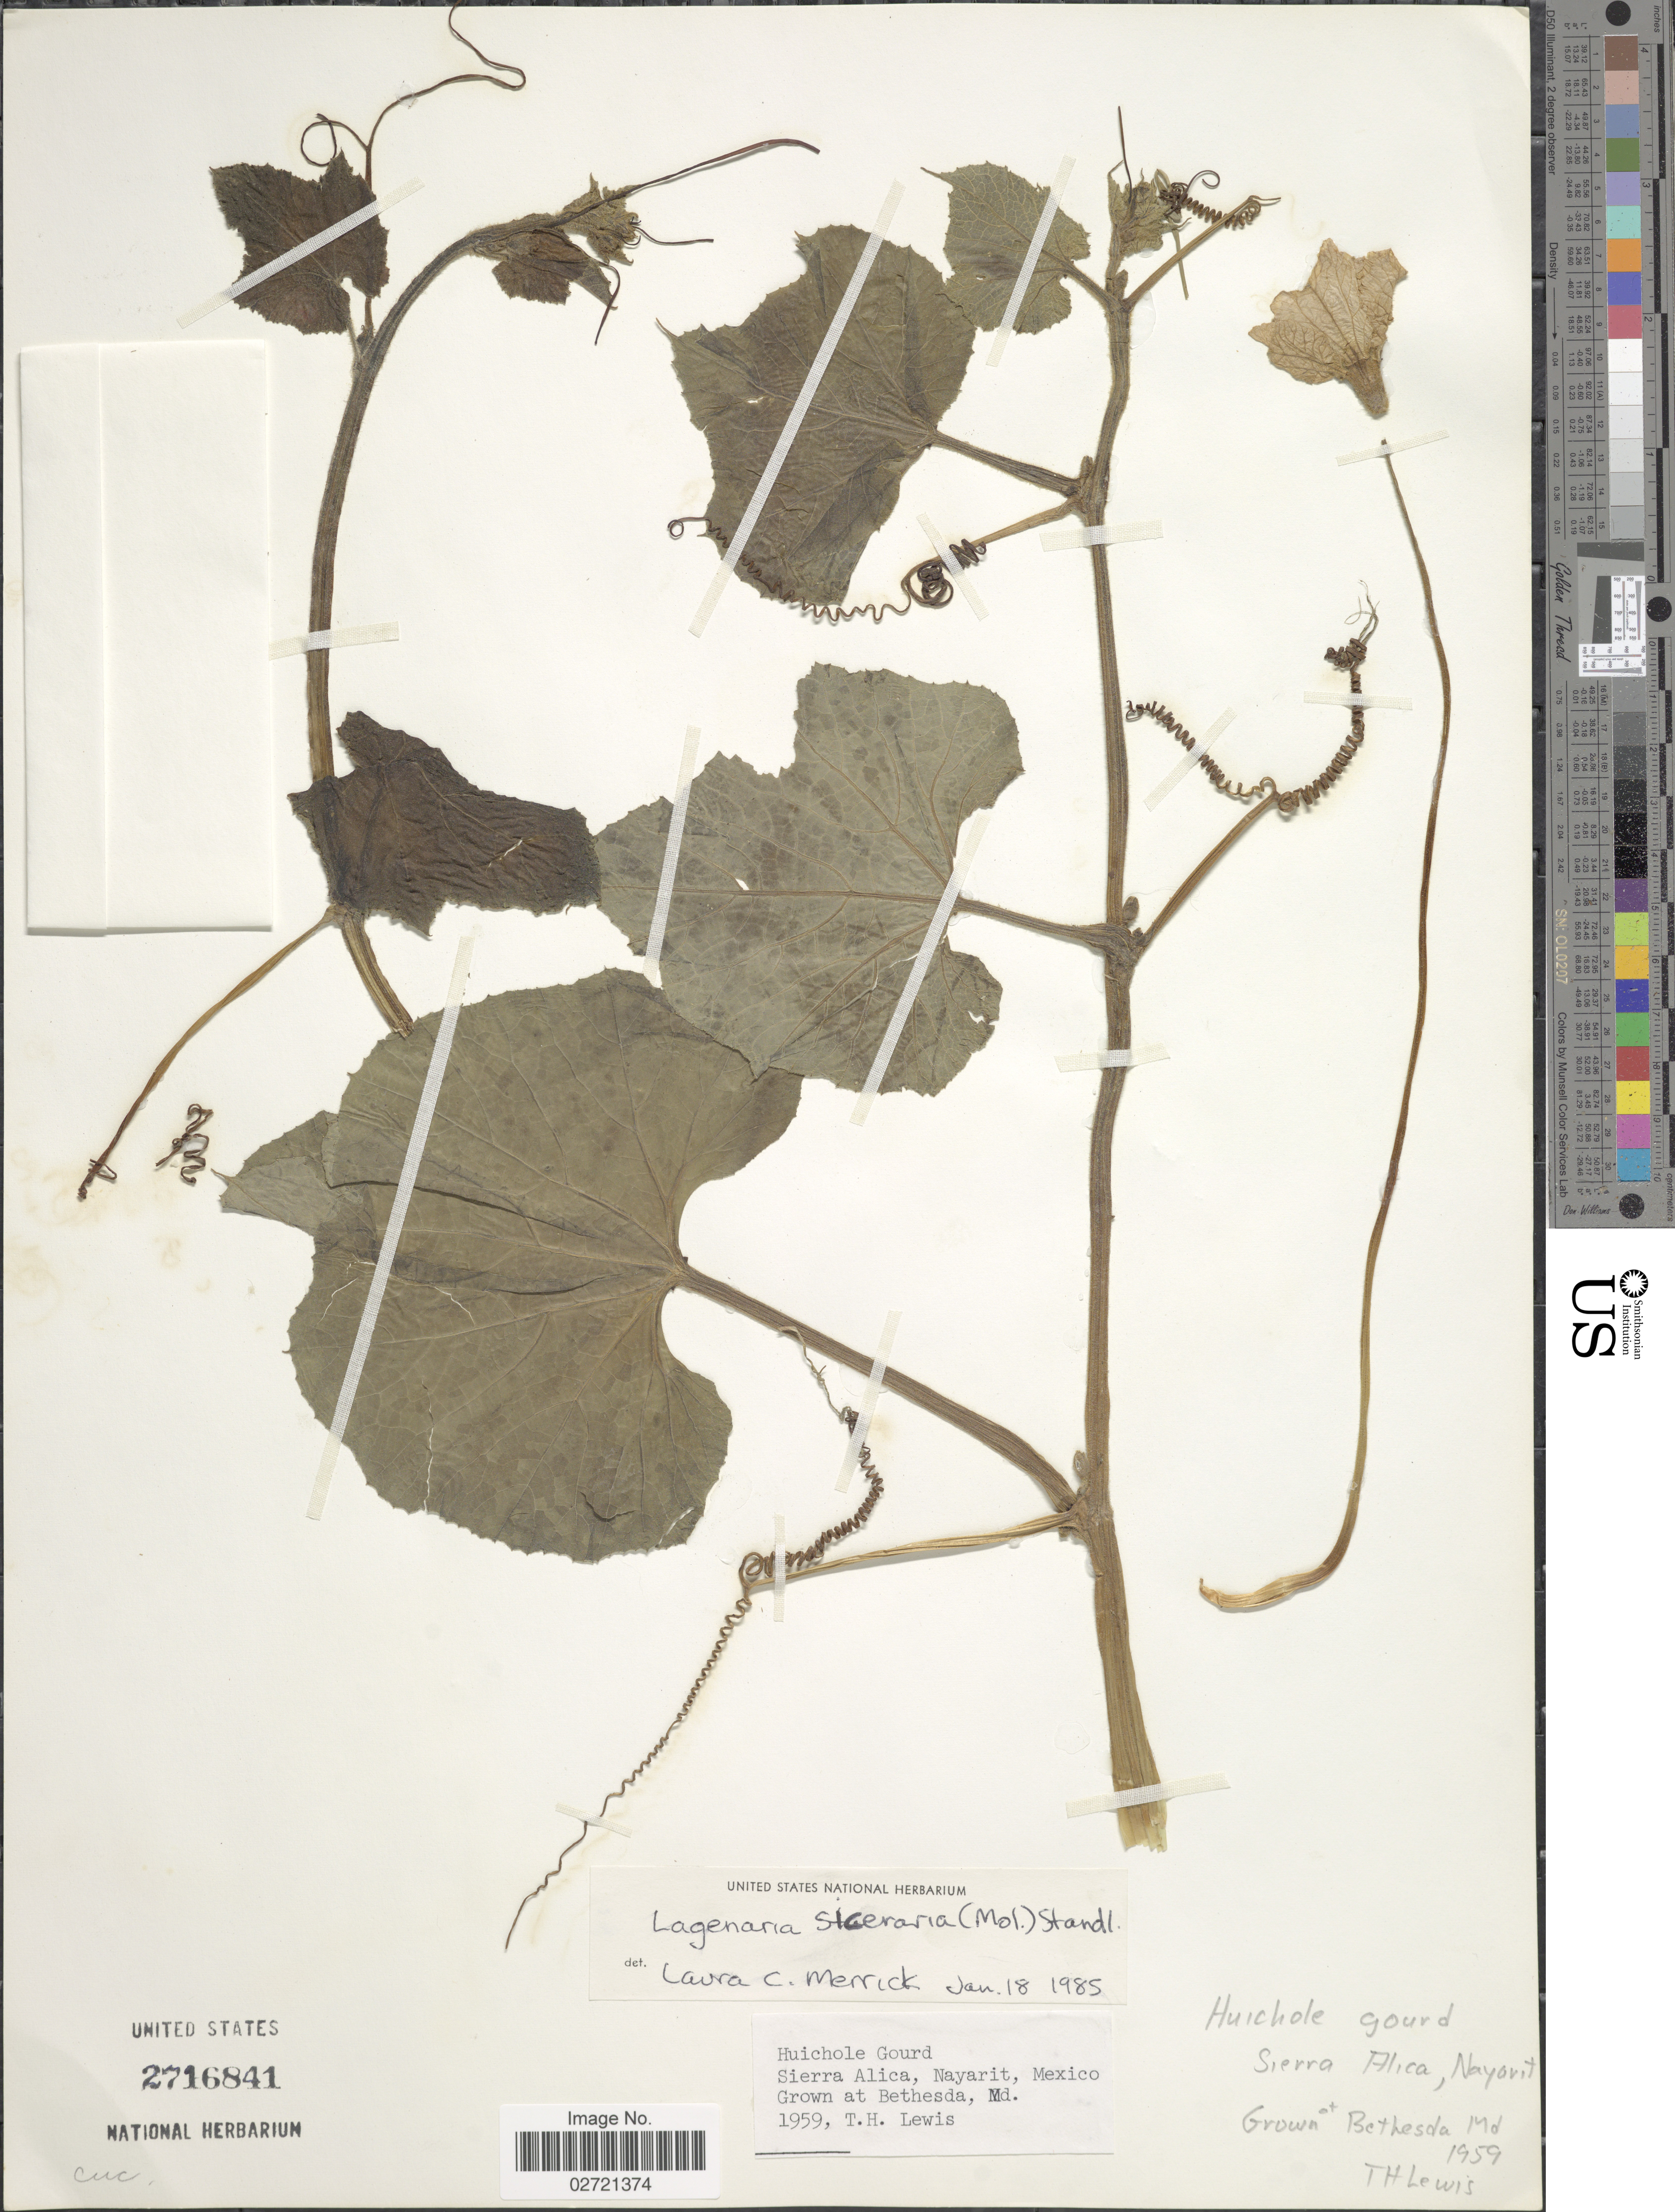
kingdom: Plantae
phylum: Tracheophyta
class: Magnoliopsida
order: Cucurbitales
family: Cucurbitaceae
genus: Lagenaria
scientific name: Lagenaria siceraria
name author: (Molina) Standl.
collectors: T. H. Lewis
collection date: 1959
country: Mexico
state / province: Nayarit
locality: Huichole Gourd, Sierra Alica, Nayarit, Mexico, Grown at Bethesda, Md.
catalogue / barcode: US 2716841